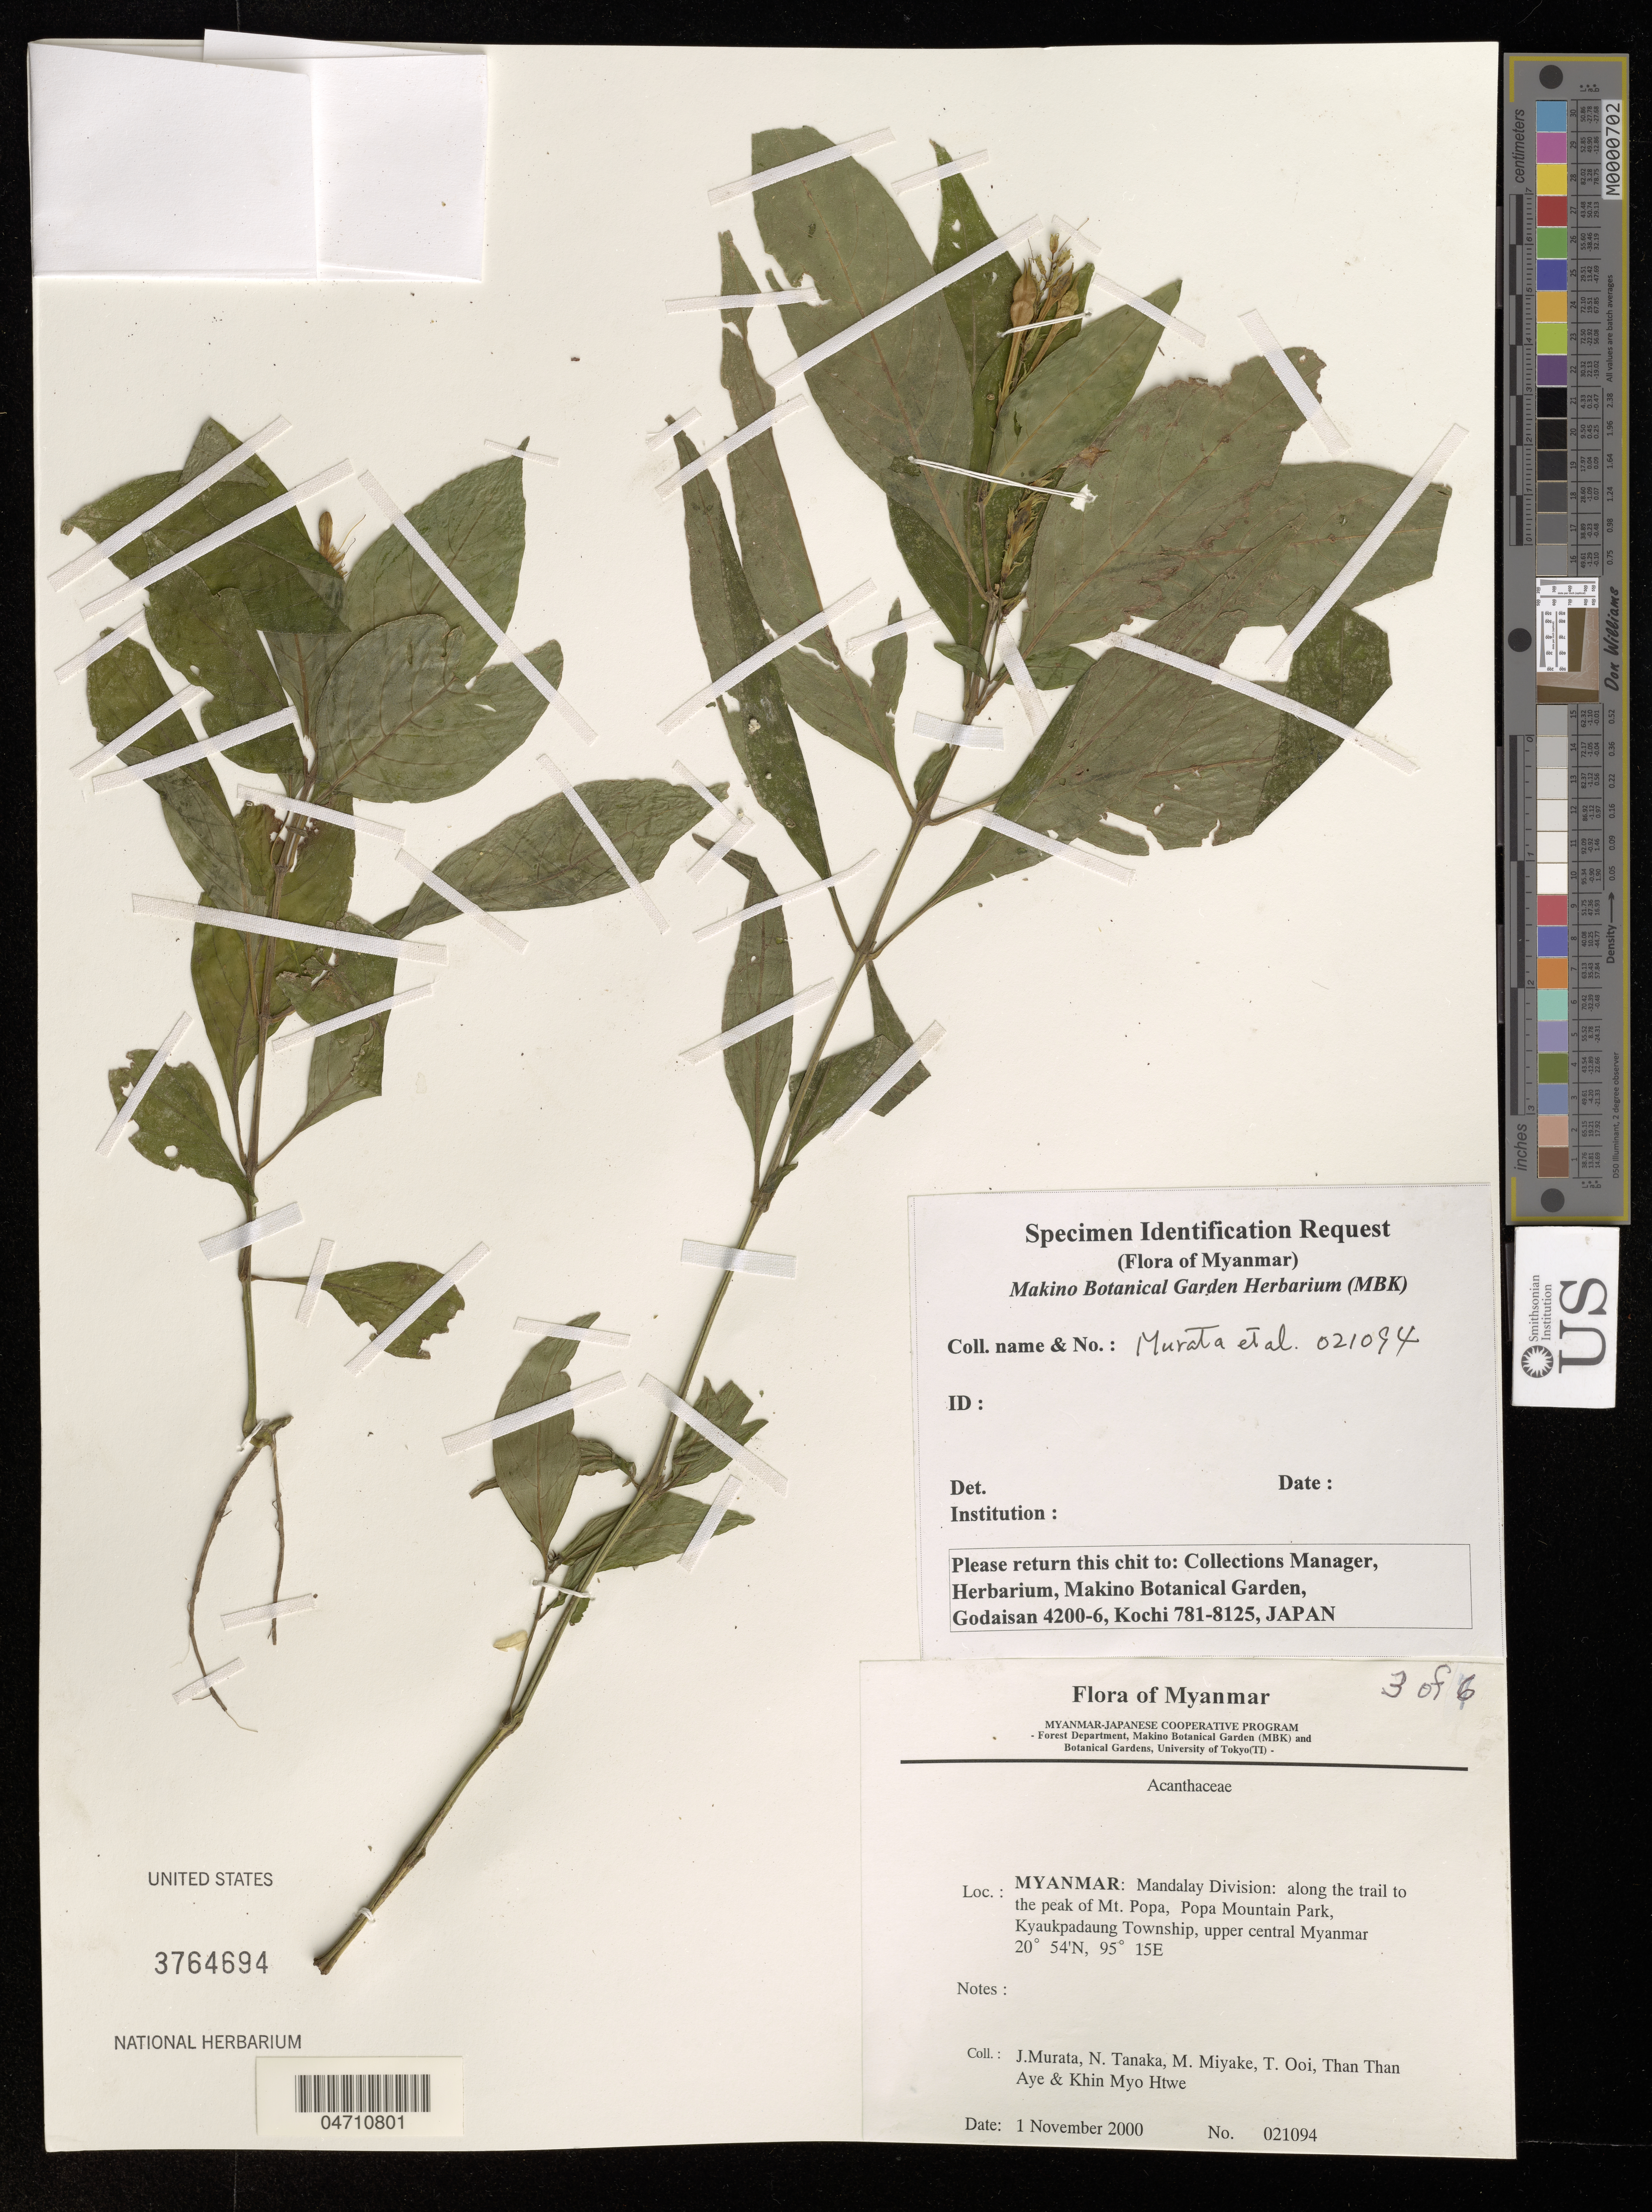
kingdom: Plantae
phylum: Tracheophyta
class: Magnoliopsida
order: Lamiales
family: Acanthaceae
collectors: J. Murata, N. Tanaka, M. Miyake, T. Ooi & et al.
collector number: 021094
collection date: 2000-11-01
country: Myanmar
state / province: Mandalay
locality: Mandalay Division: along the trail to the peak of Mt. Popa, Popa Mountain Park, Kyaukpadaung Township, upper central Myanmar.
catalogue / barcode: US 3764694